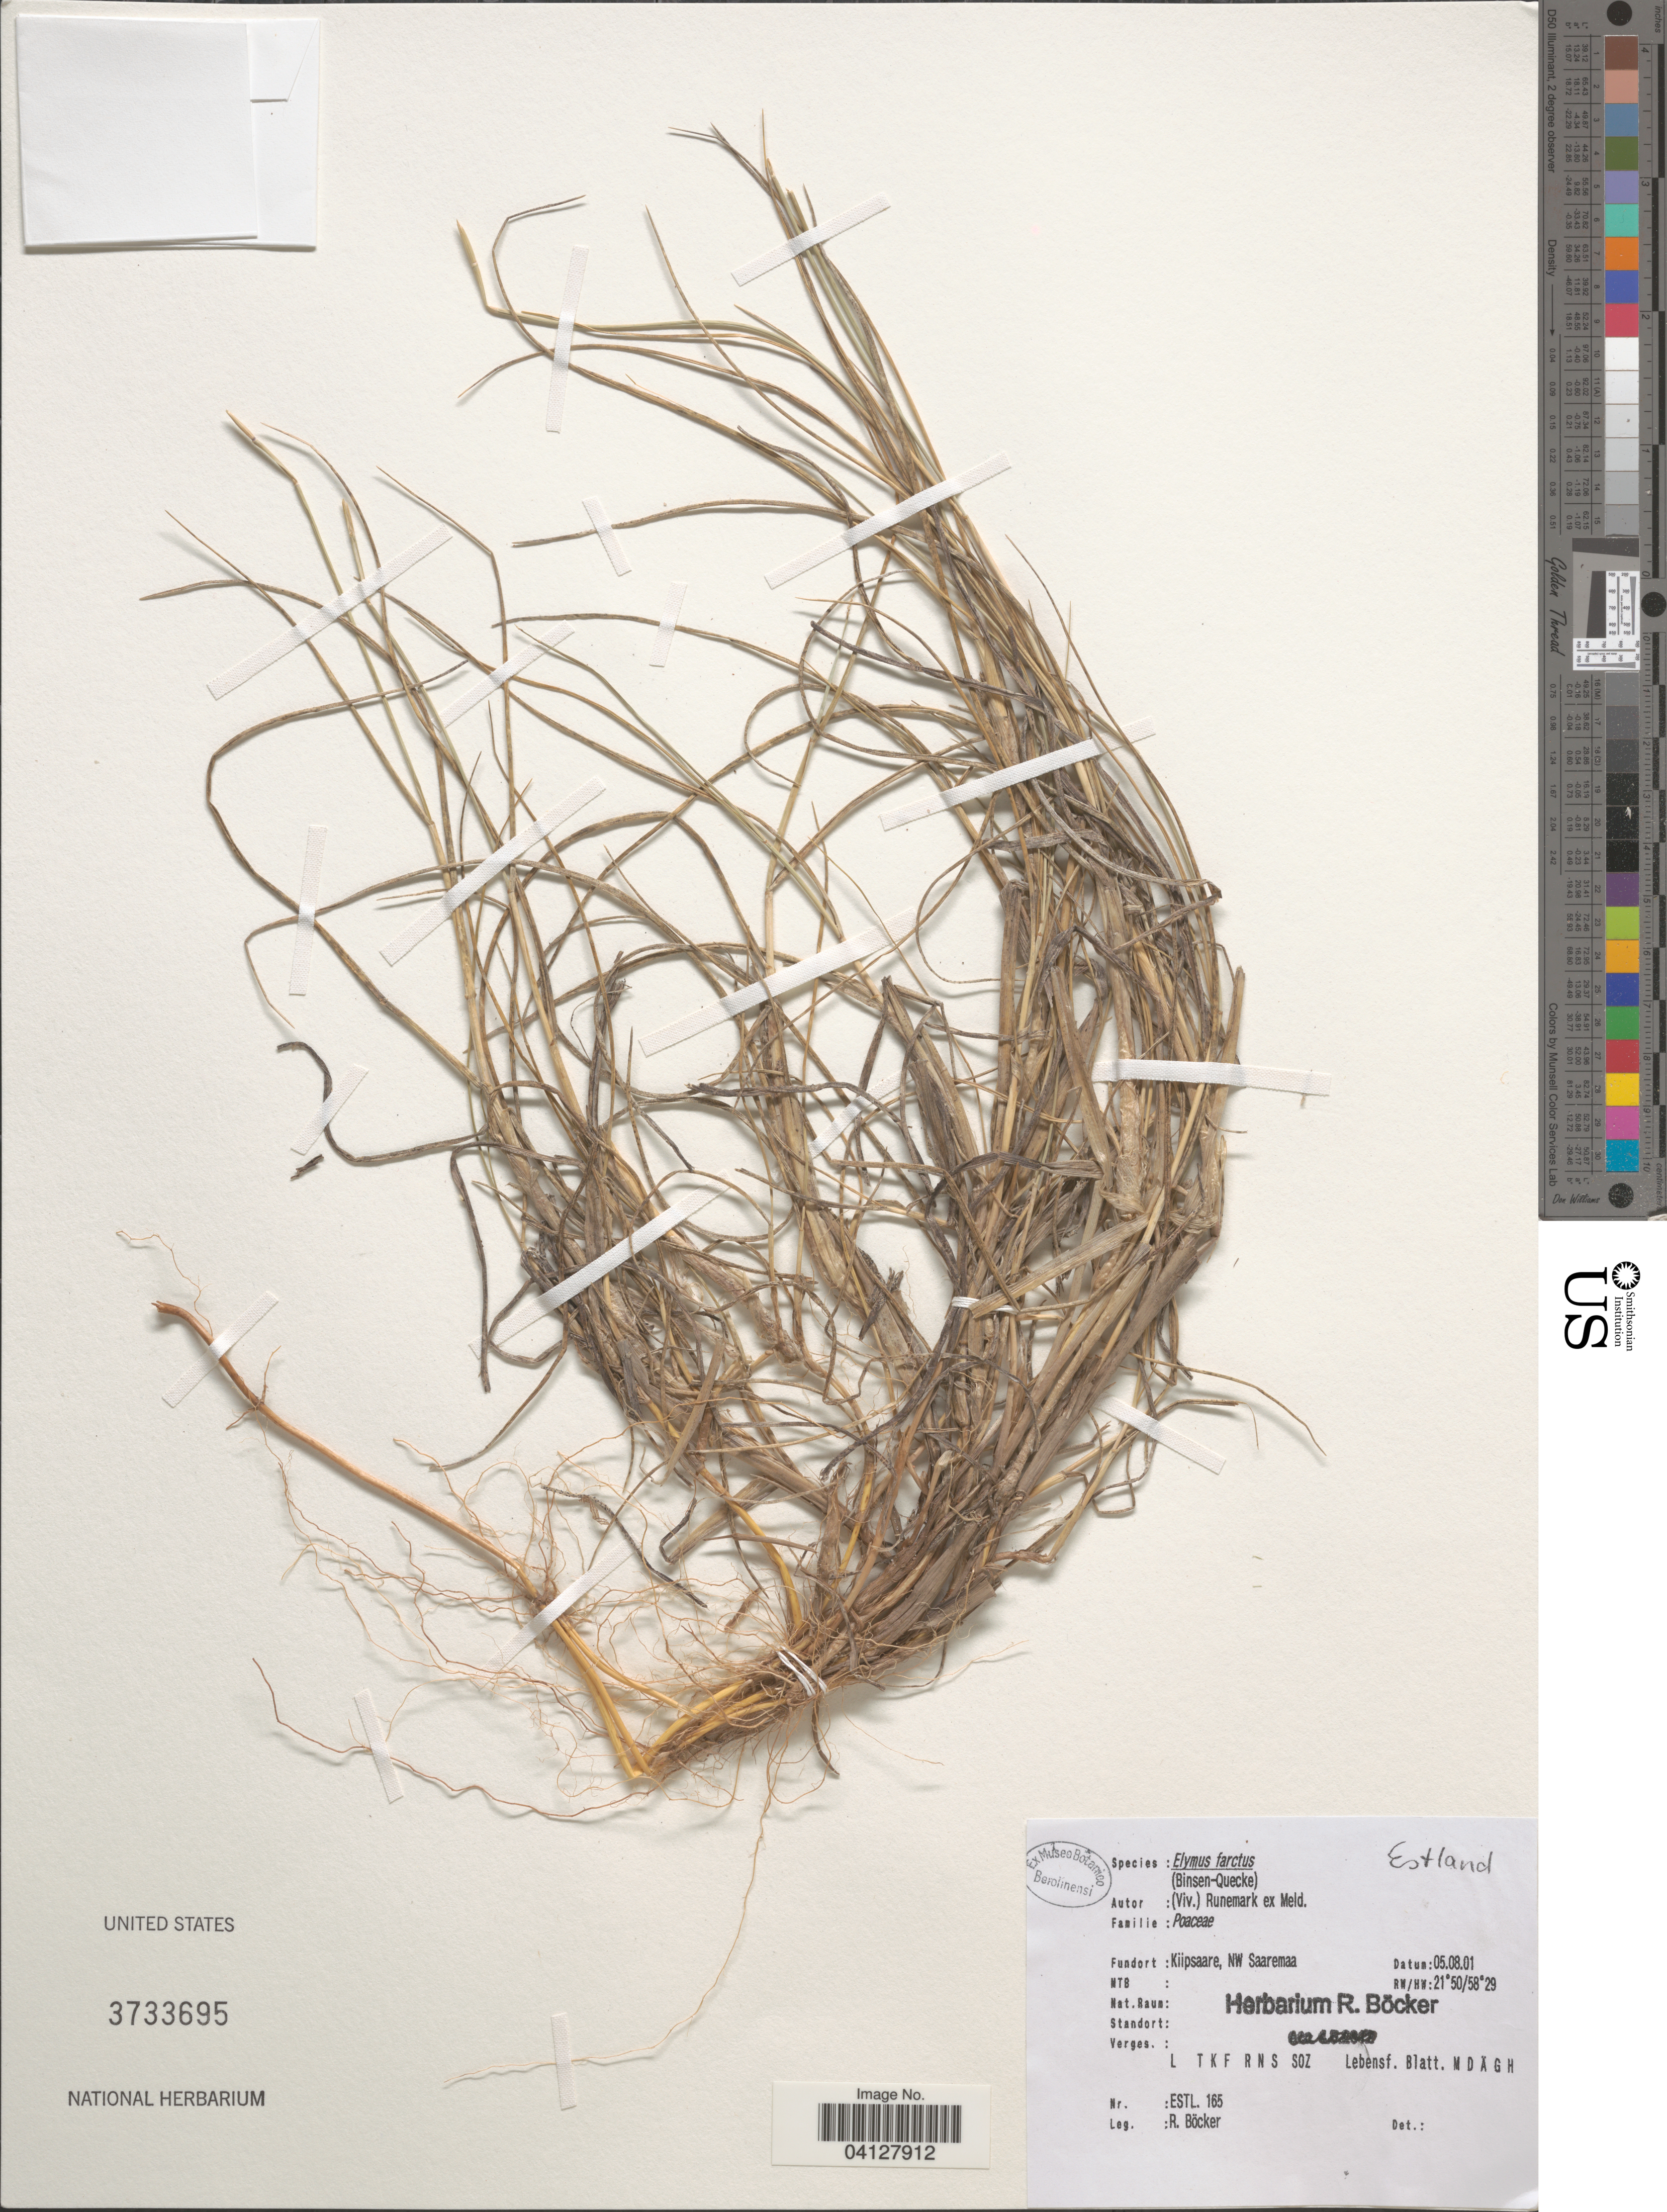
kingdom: Plantae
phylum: Tracheophyta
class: Liliopsida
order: Poales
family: Poaceae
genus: Elymus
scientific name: Elymus farctus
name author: Runemark ex Melderis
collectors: R. Böcker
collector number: ESTL.165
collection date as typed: Transcribed d/m/y: 5/8/1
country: Estonia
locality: Kiipsaare, NW Saaremaa.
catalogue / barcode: US 3733695